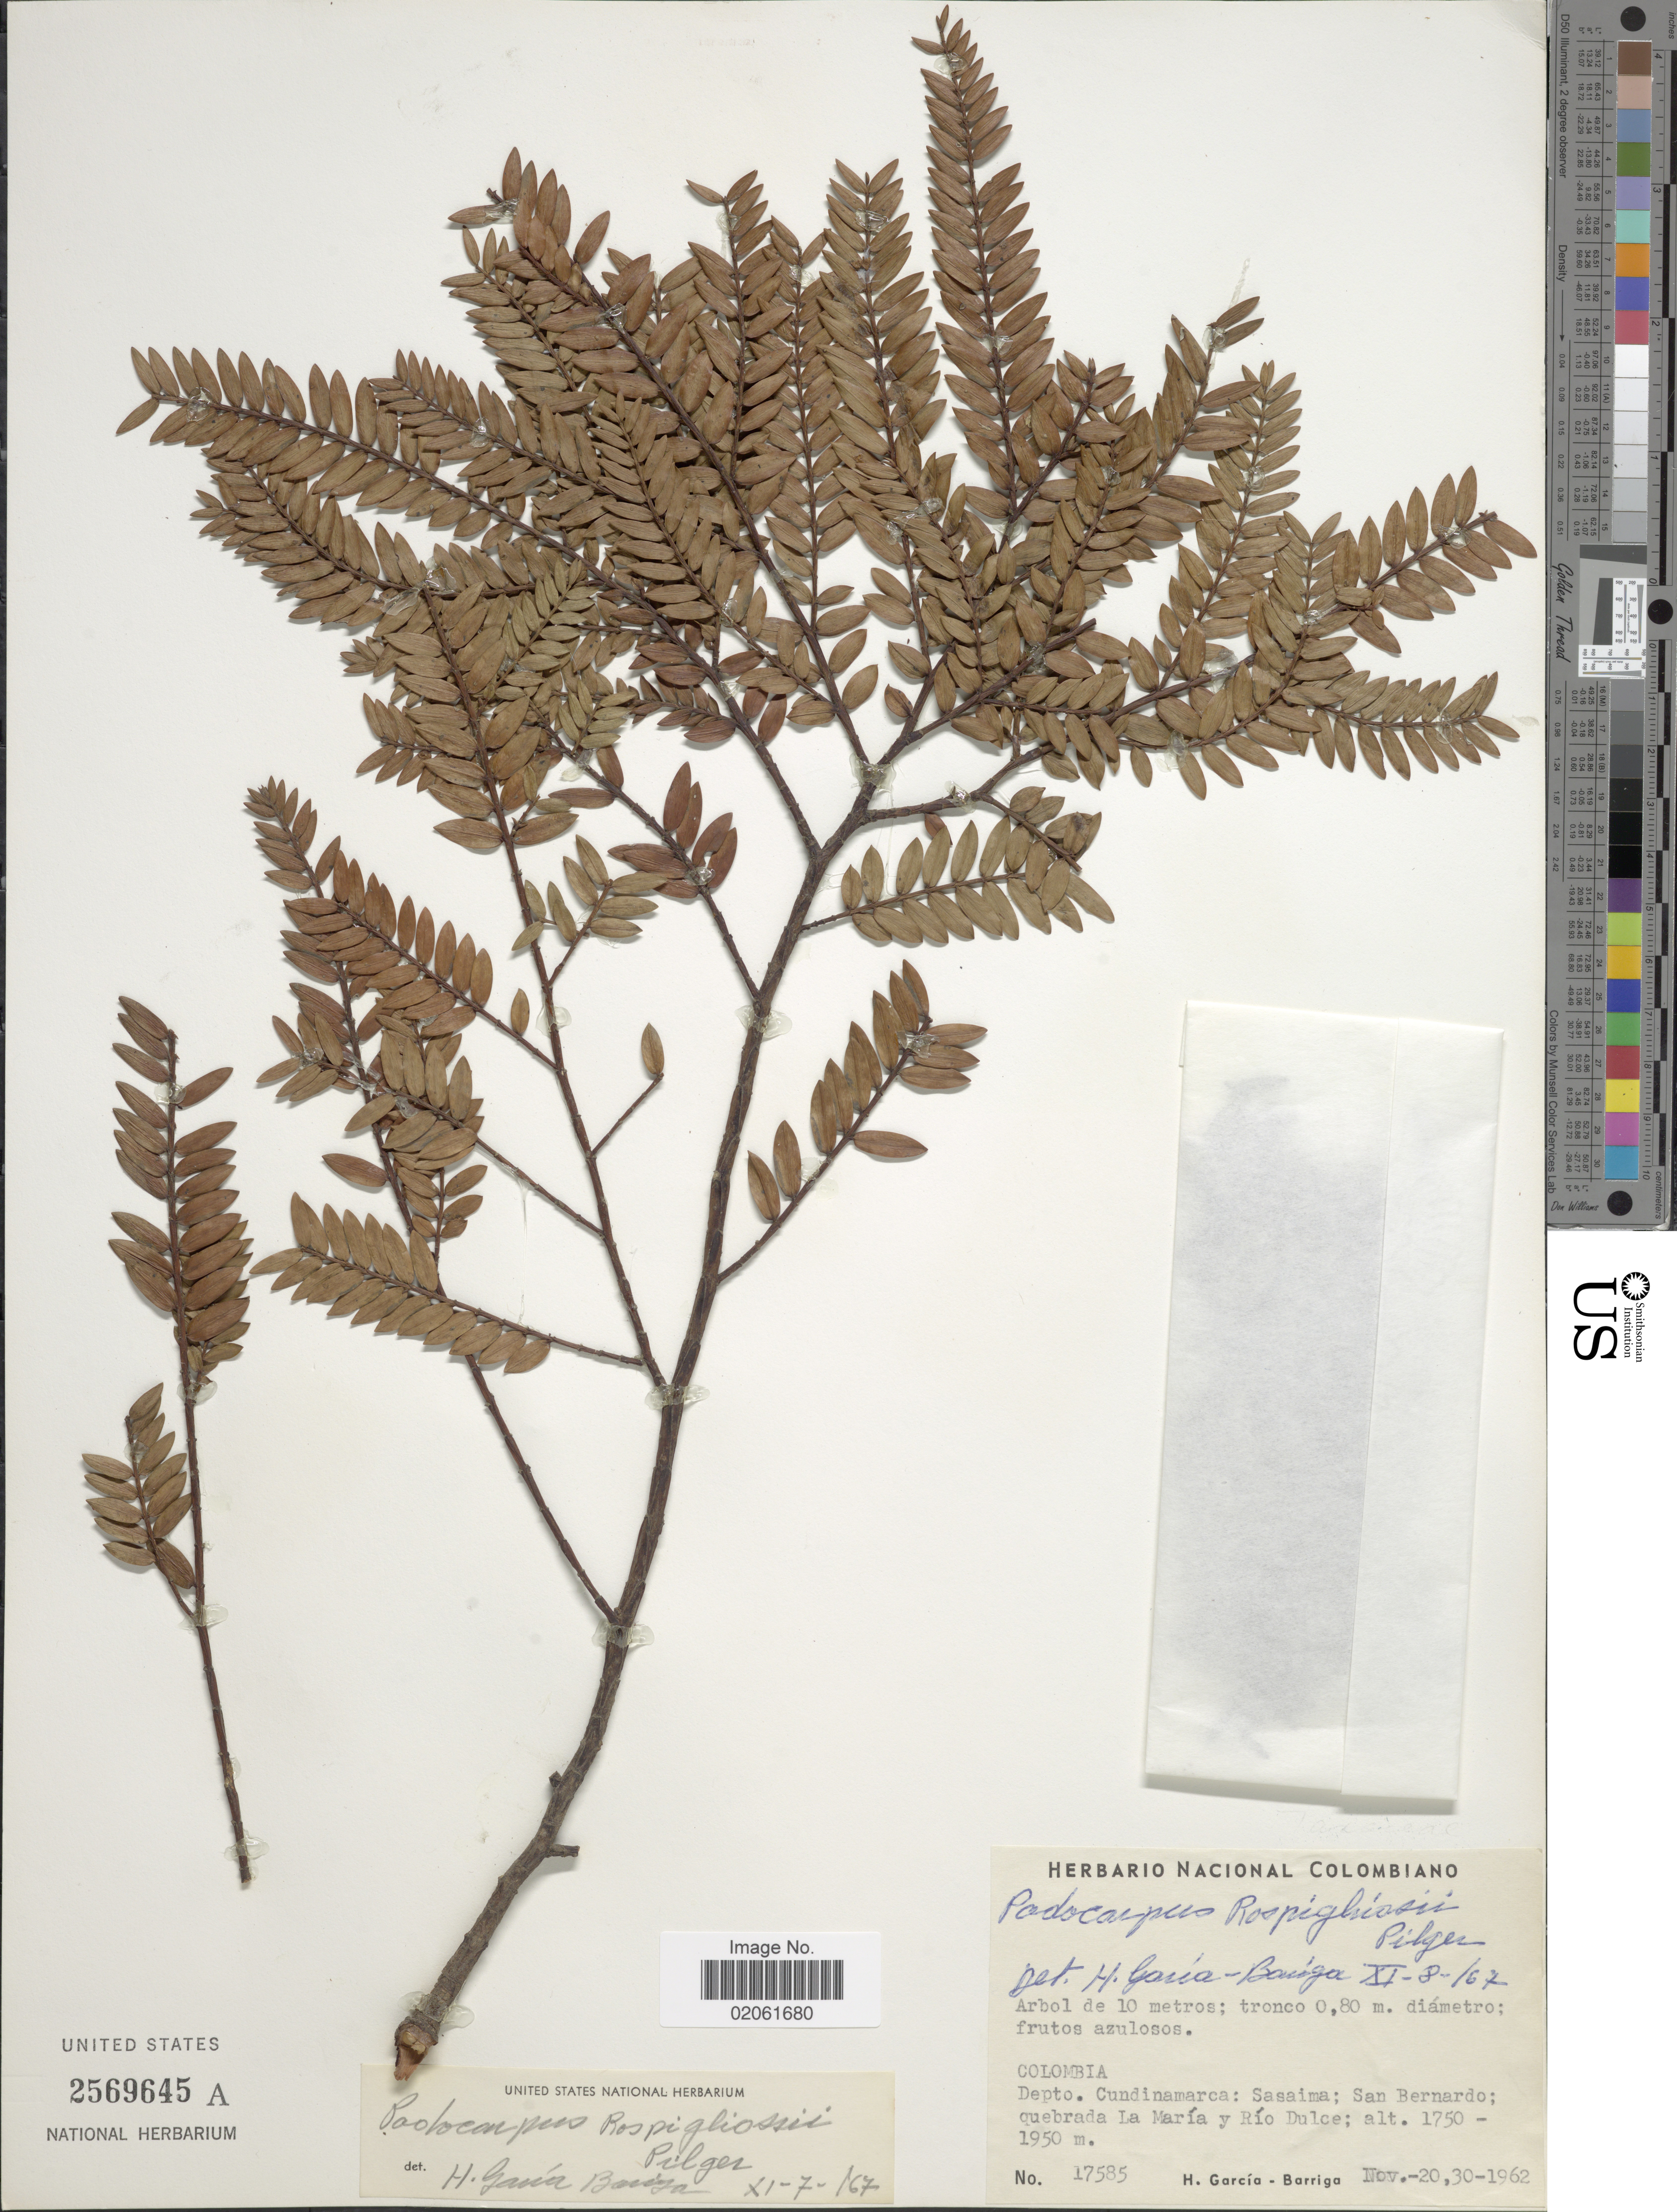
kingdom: Plantae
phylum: Tracheophyta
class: Pinopsida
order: Pinales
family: Podocarpaceae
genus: Podocarpus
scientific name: Podocarpus rospigliosii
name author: Pilg.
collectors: H. García Barriga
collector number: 17858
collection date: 1962-11-20/1962-11-30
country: Colombia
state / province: Cundinamarca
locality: Sasaima; San Bernardo; quebrada La Maria y Rio Dulce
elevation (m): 1750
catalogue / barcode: US 2569645A